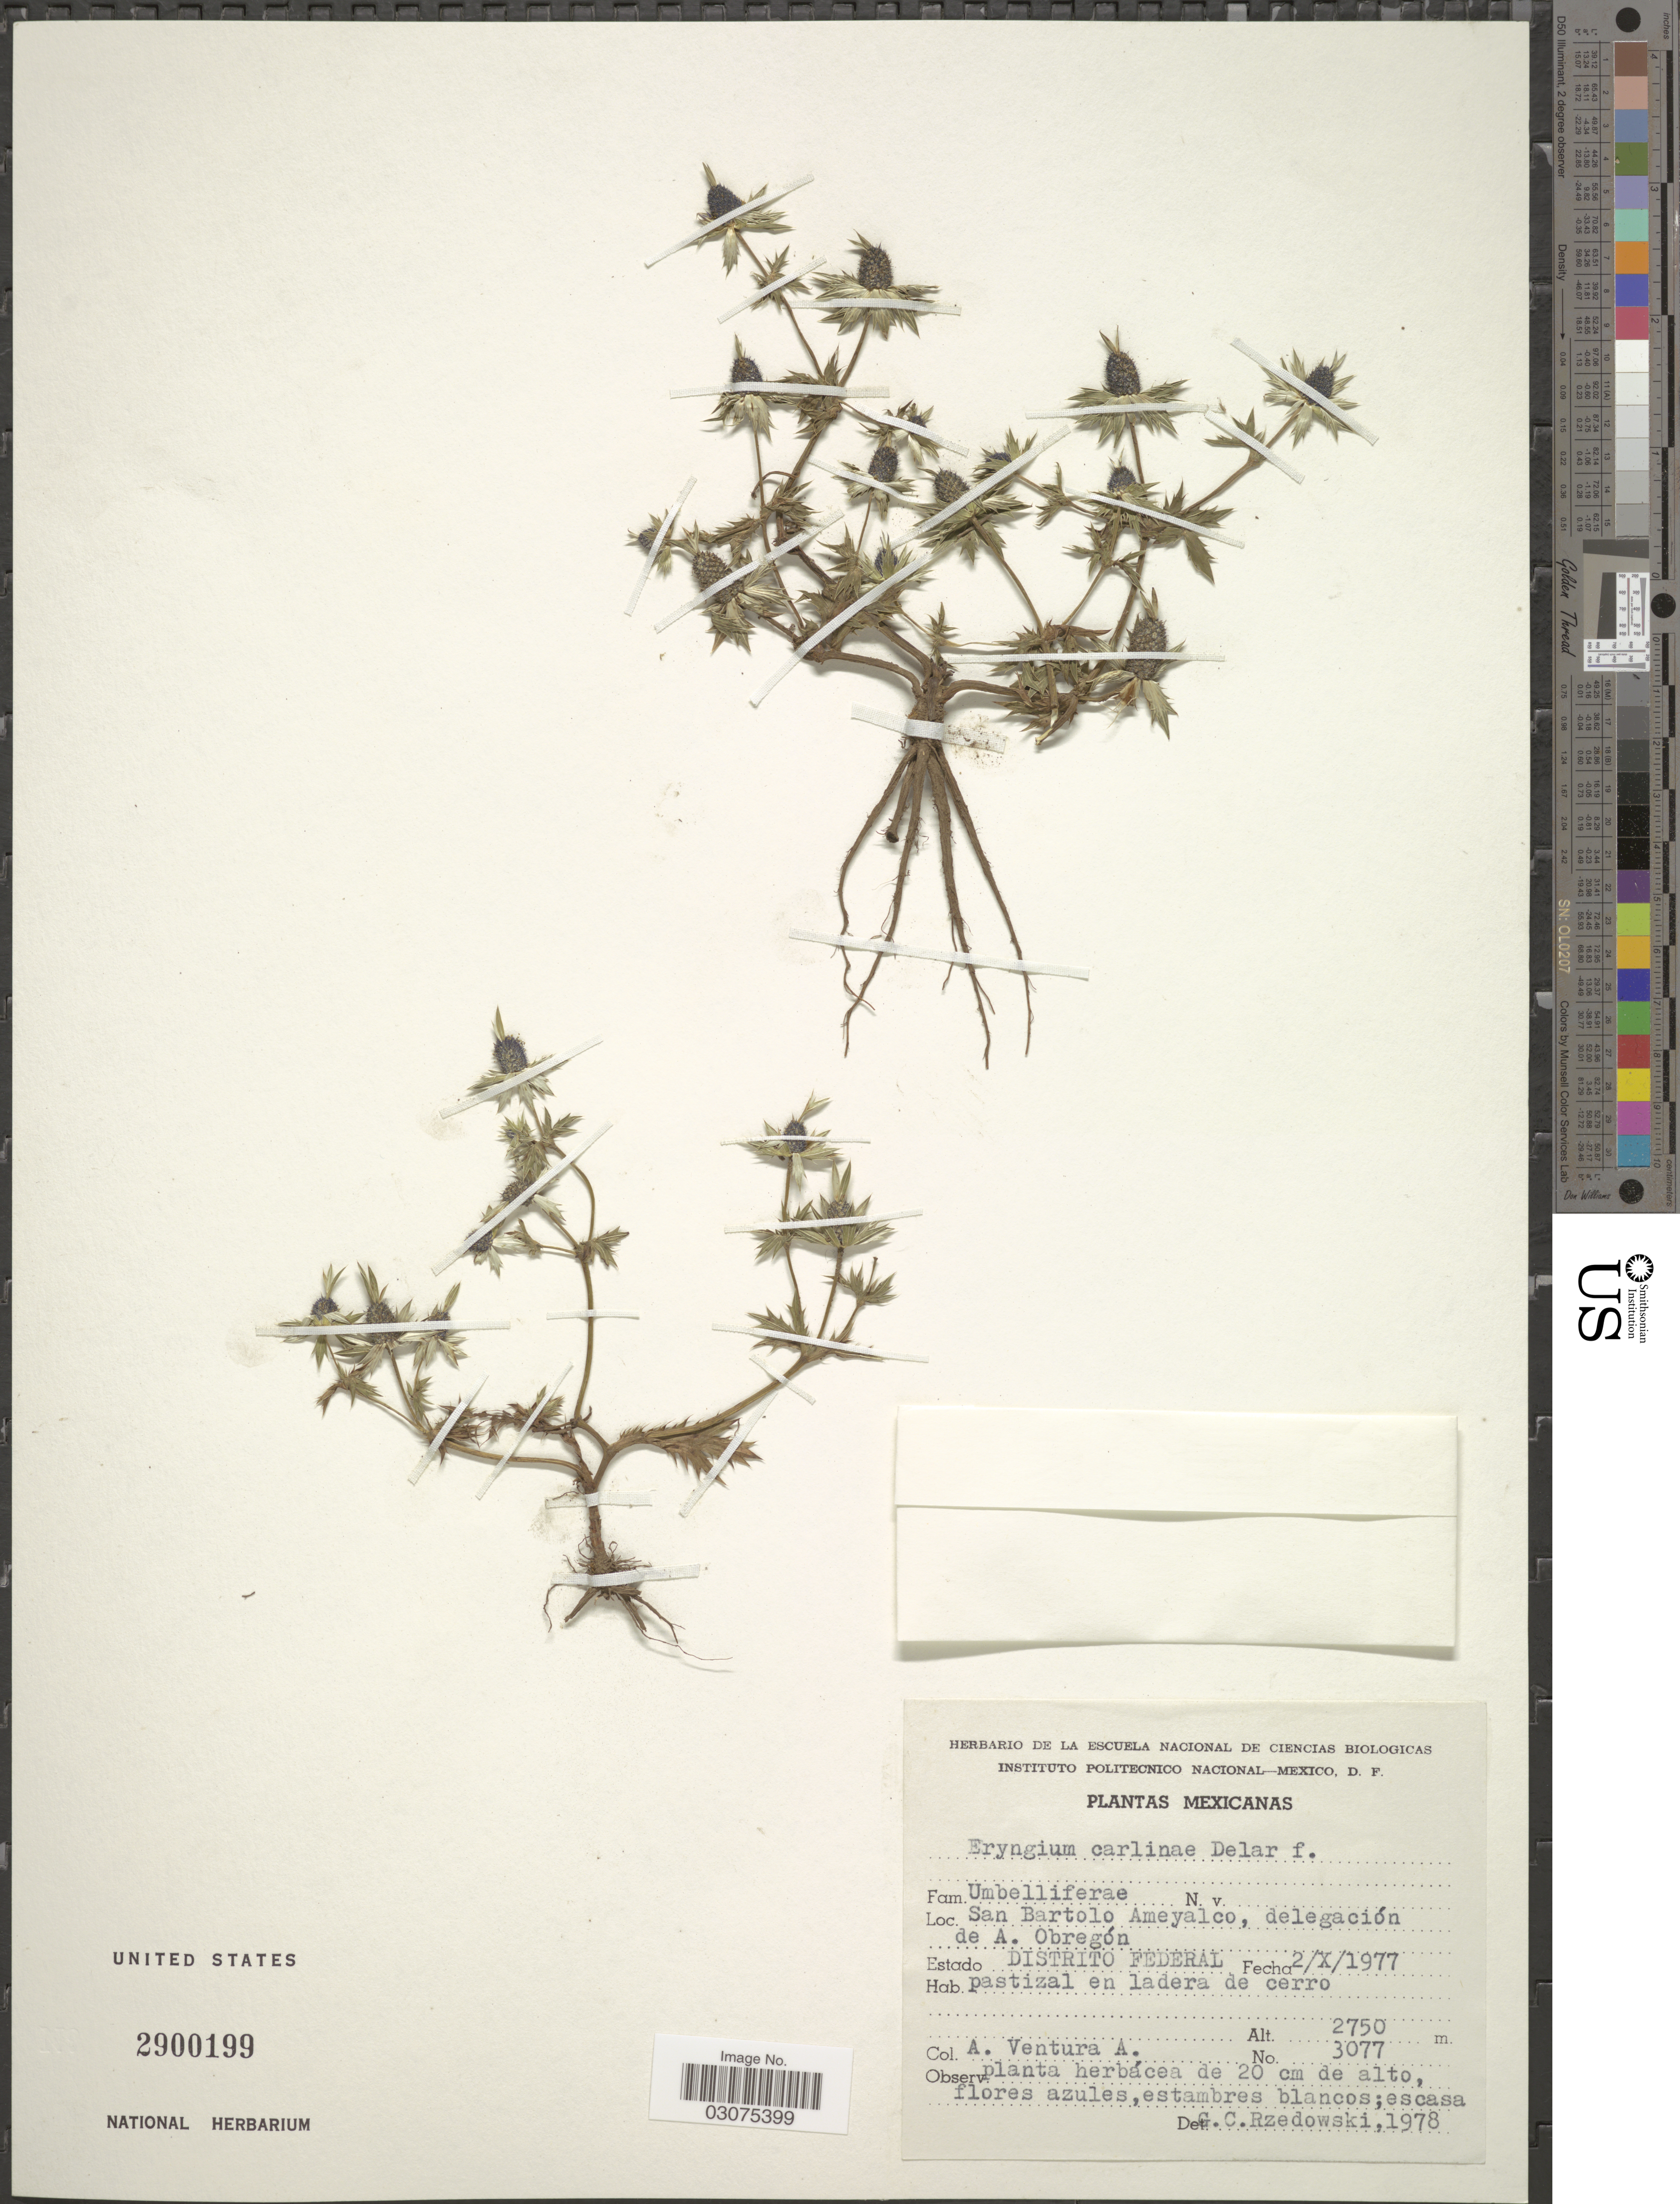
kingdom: Plantae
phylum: Tracheophyta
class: Magnoliopsida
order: Apiales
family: Apiaceae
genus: Eryngium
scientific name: Eryngium carlinae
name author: F. Delaroche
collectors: A. Ventura A.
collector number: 3077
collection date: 1977-10-02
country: Mexico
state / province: Distrito Federal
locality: San Bartolo Ameyalco, delegación de A. Obregón.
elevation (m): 2750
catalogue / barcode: US 2900199